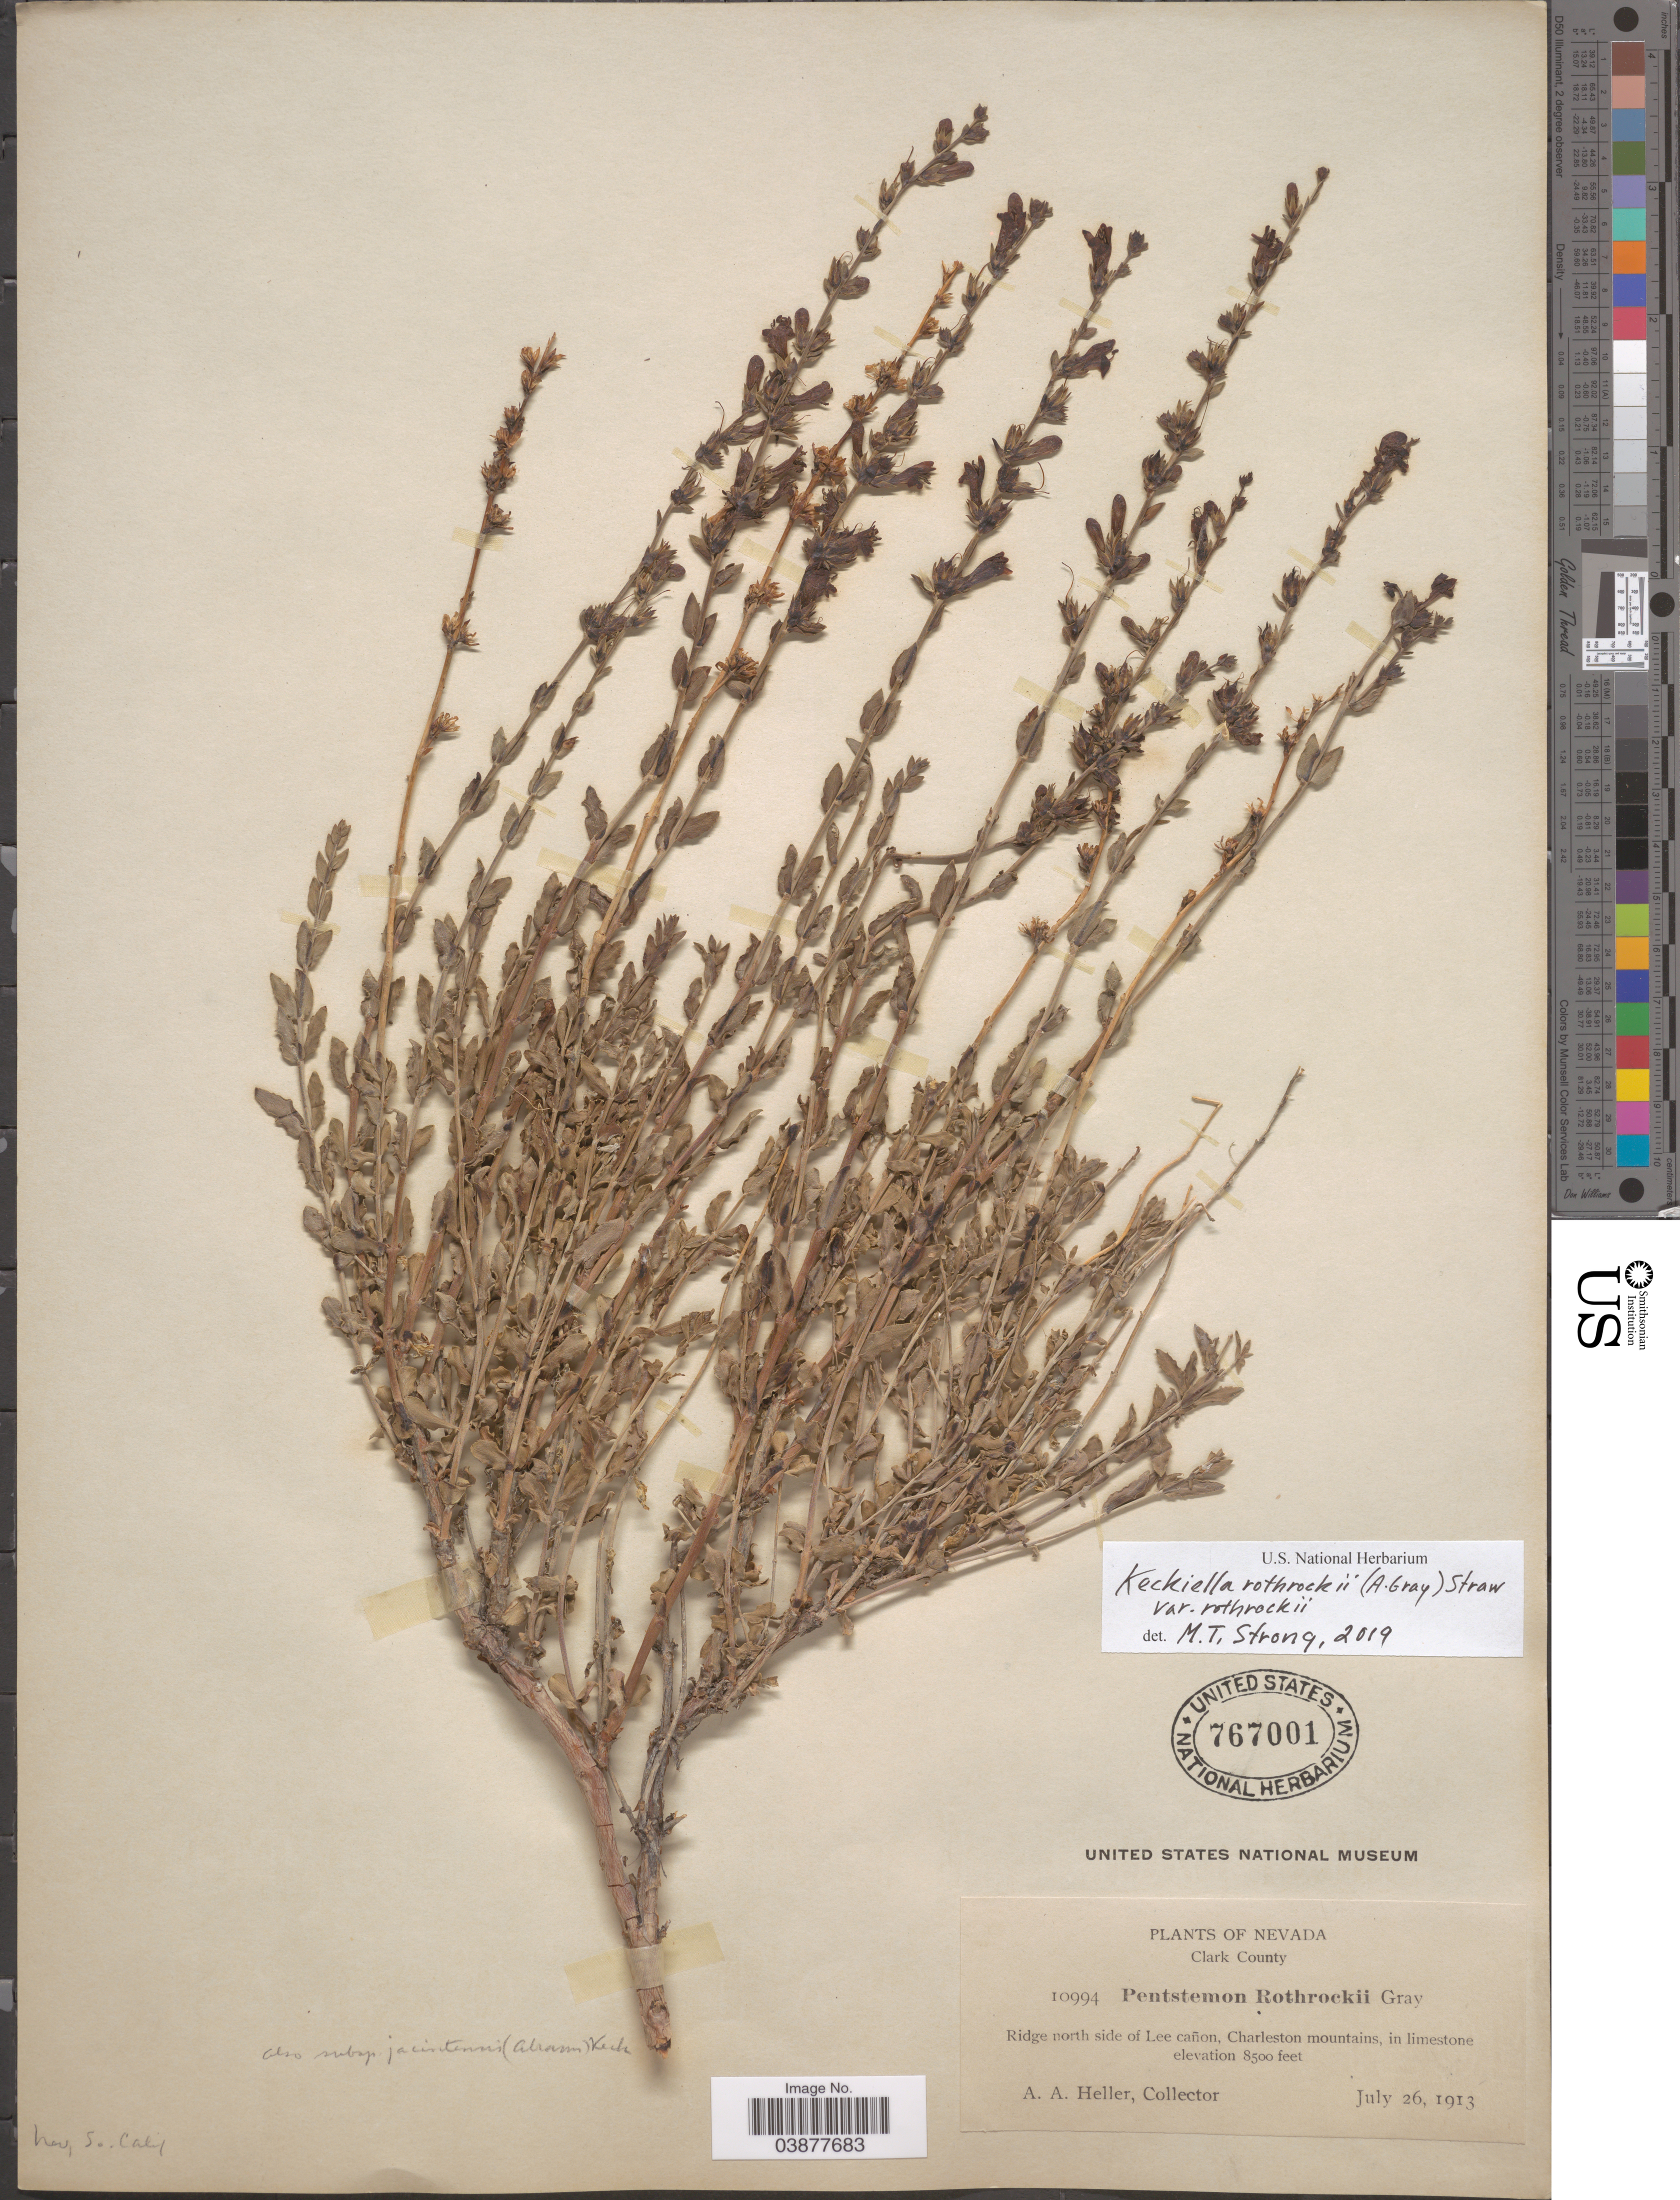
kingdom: Plantae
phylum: Tracheophyta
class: Magnoliopsida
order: Lamiales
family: Plantaginaceae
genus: Penstemon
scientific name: Penstemon rothrockii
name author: A. Gray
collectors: A. A. Heller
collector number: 10994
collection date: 1913-07-26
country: United States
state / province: Nevada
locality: Clark County. Ridge north side of Lee cañon, Charleston mountains, in limestone.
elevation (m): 2591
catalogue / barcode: US 767001